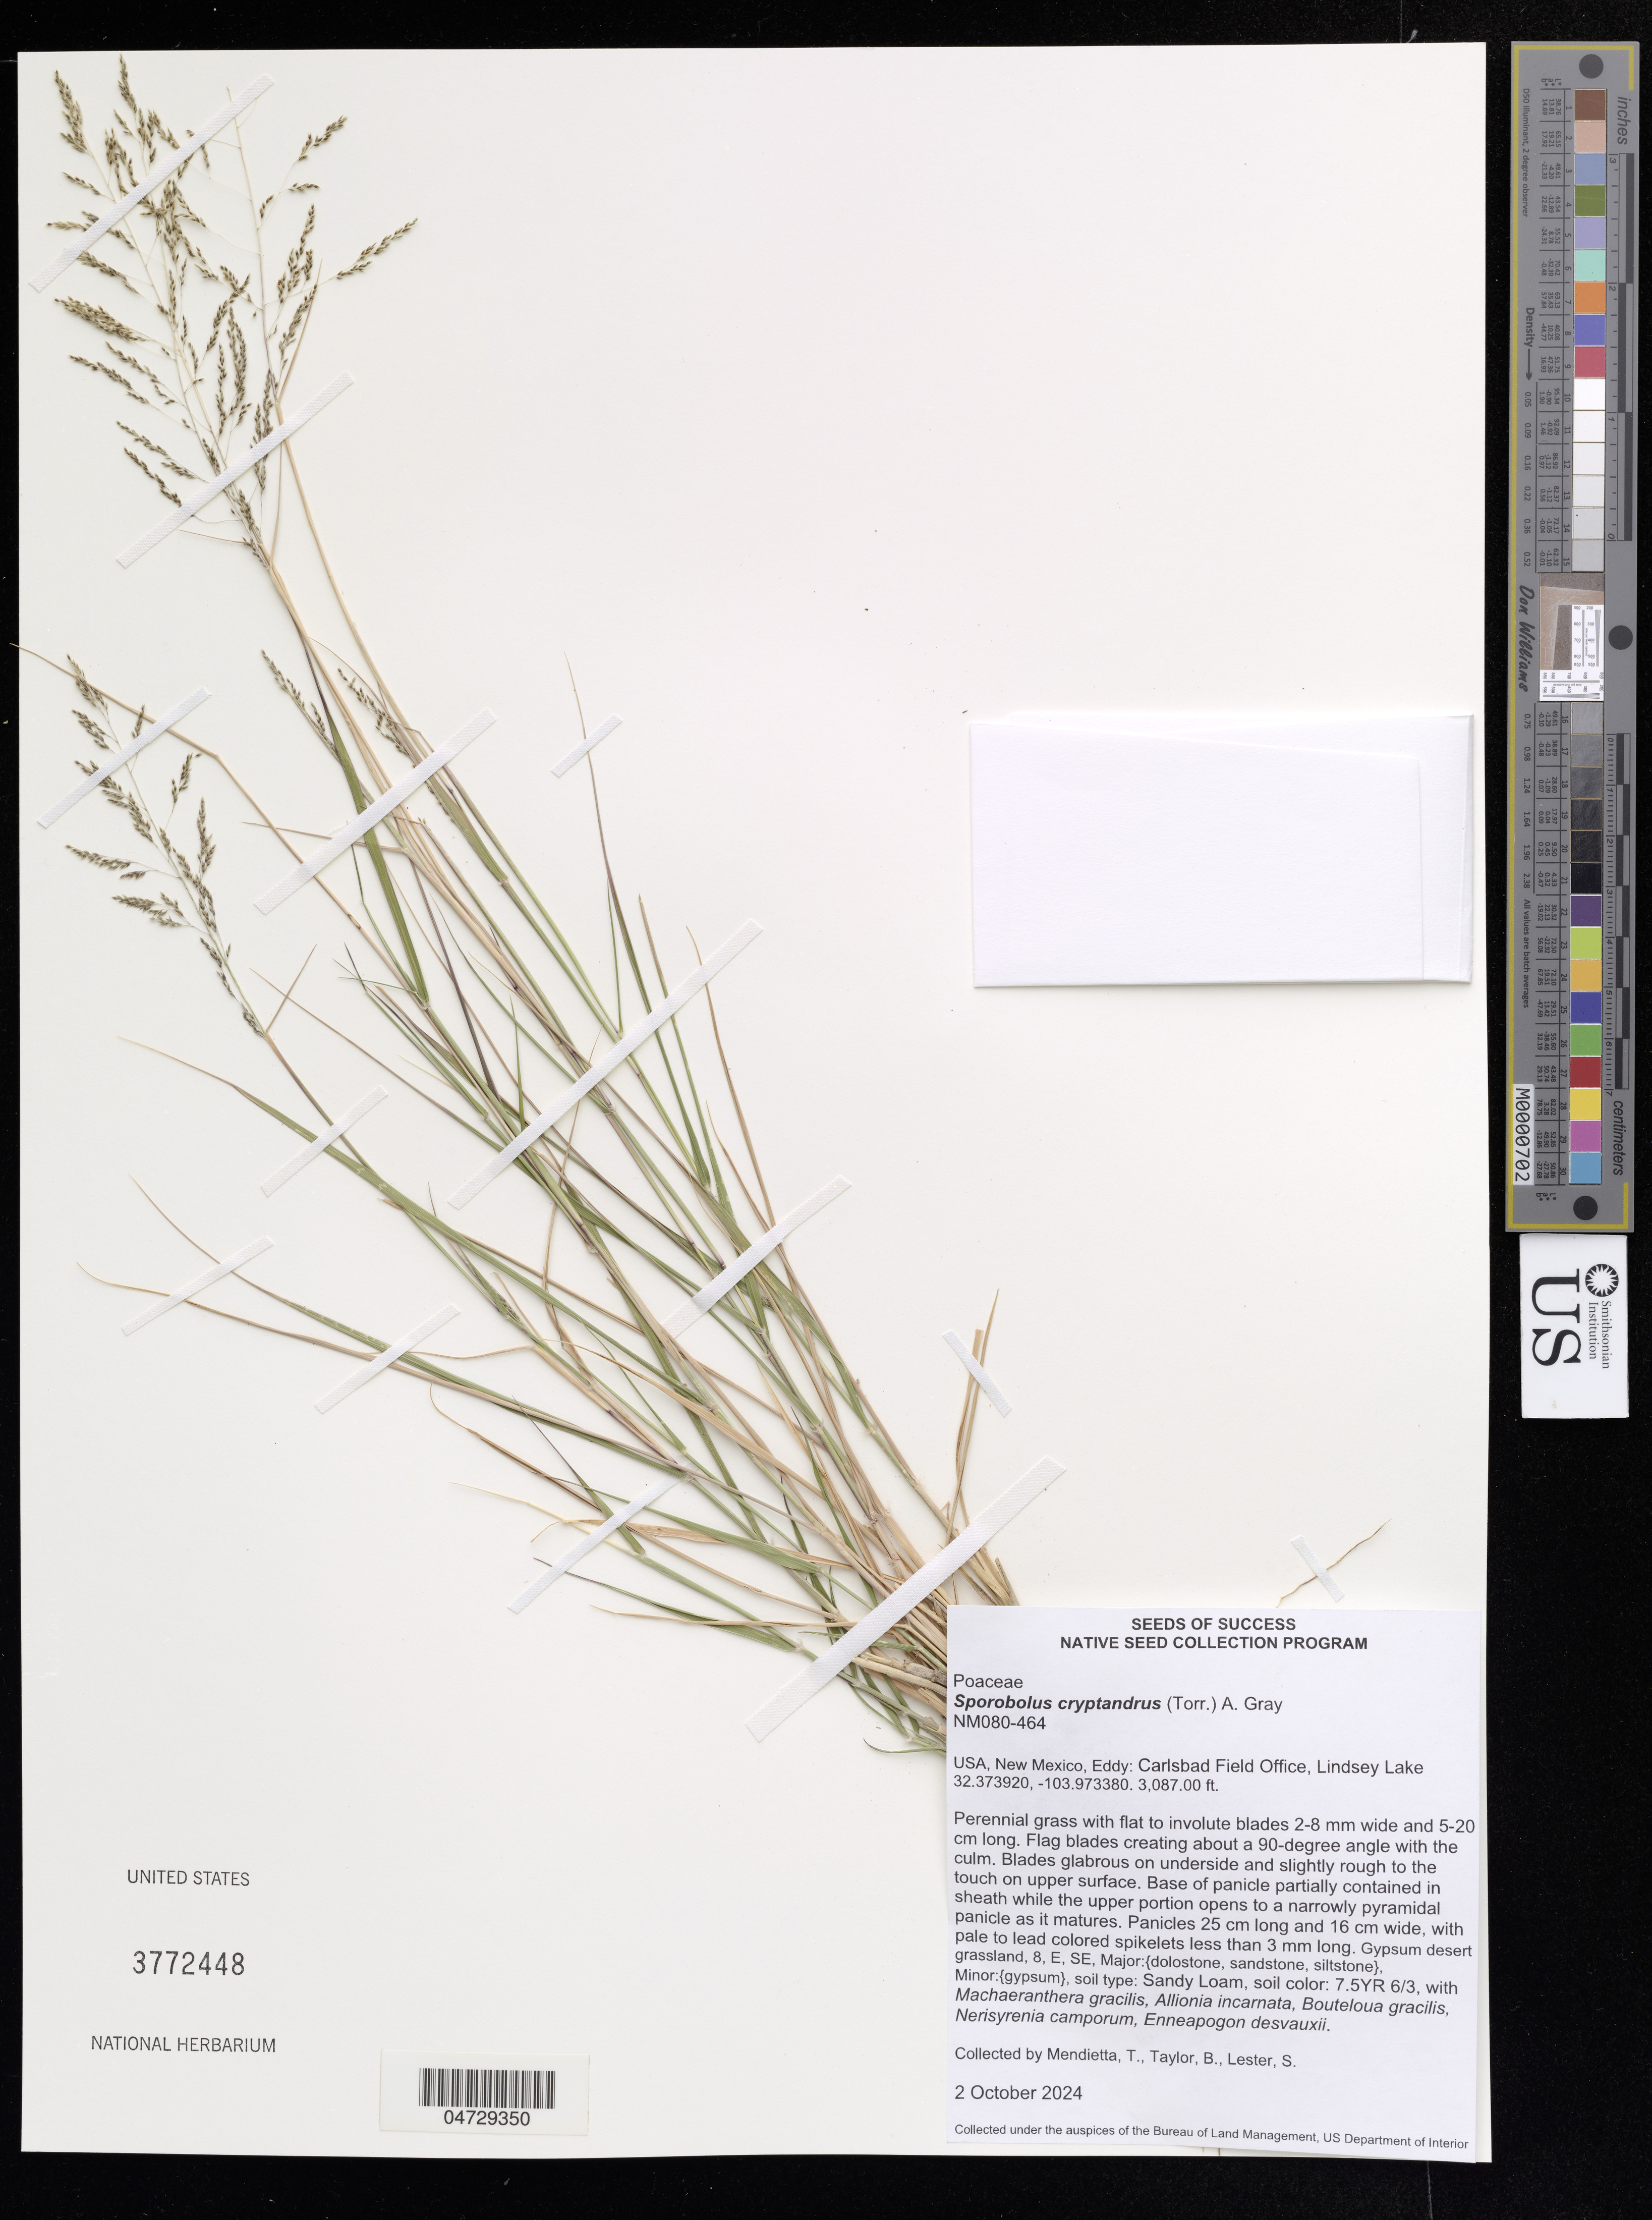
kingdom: Plantae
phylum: Tracheophyta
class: Liliopsida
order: Poales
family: Poaceae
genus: Sporobolus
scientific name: Sporobolus cryptandrus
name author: (Torr.) A. Gray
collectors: T. Mendietta, B. Taylor & S. Lester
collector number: NM080-464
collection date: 2024-10-02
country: United States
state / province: New Mexico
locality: Eddy: Carlsabad Field Office, Lindsey Lake.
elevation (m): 941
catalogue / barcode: US 3772448